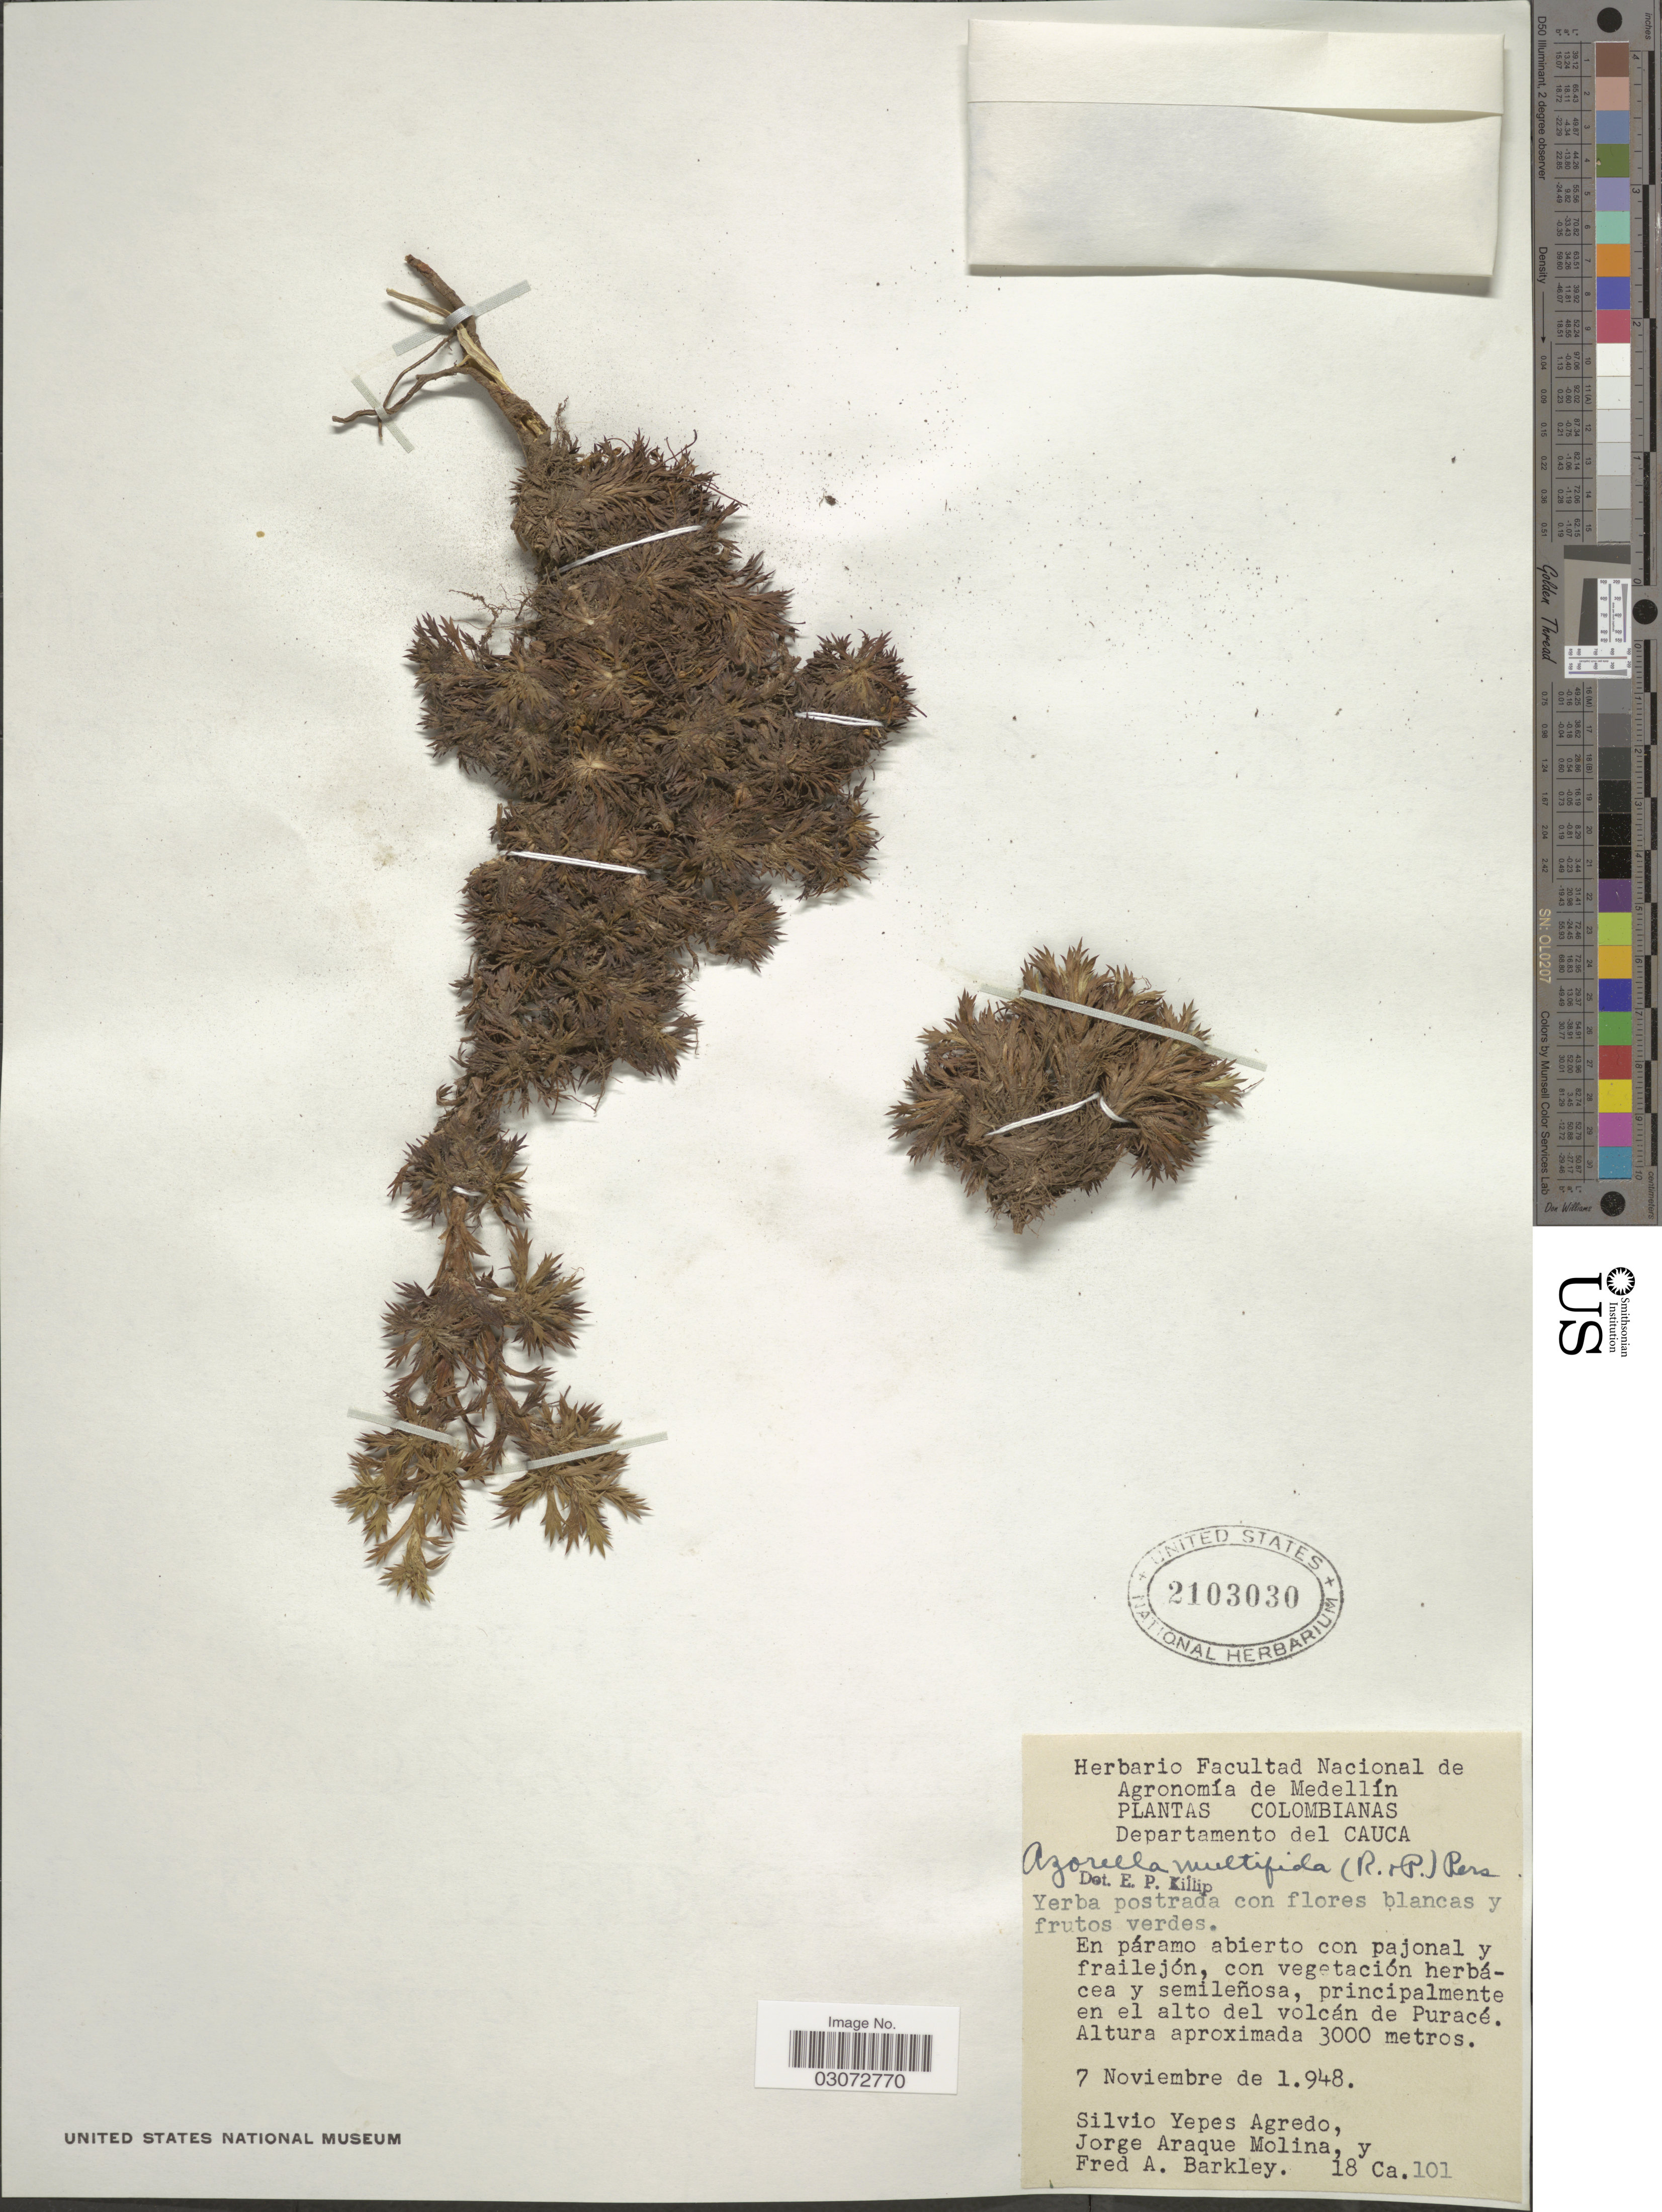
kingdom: Plantae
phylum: Tracheophyta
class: Magnoliopsida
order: Apiales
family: Apiaceae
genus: Azorella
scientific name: Azorella multifida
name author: (Ruiz & Pav.) Pers.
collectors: S. Yepes-Agredo, J. A. Molina & F. A. Barkley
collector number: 18 Ca. 101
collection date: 1948-11-07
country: Colombia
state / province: Cauca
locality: Departamento del Cauca. Principalmente en el alto del volcán de Puracé.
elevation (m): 3000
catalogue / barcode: US 2103030